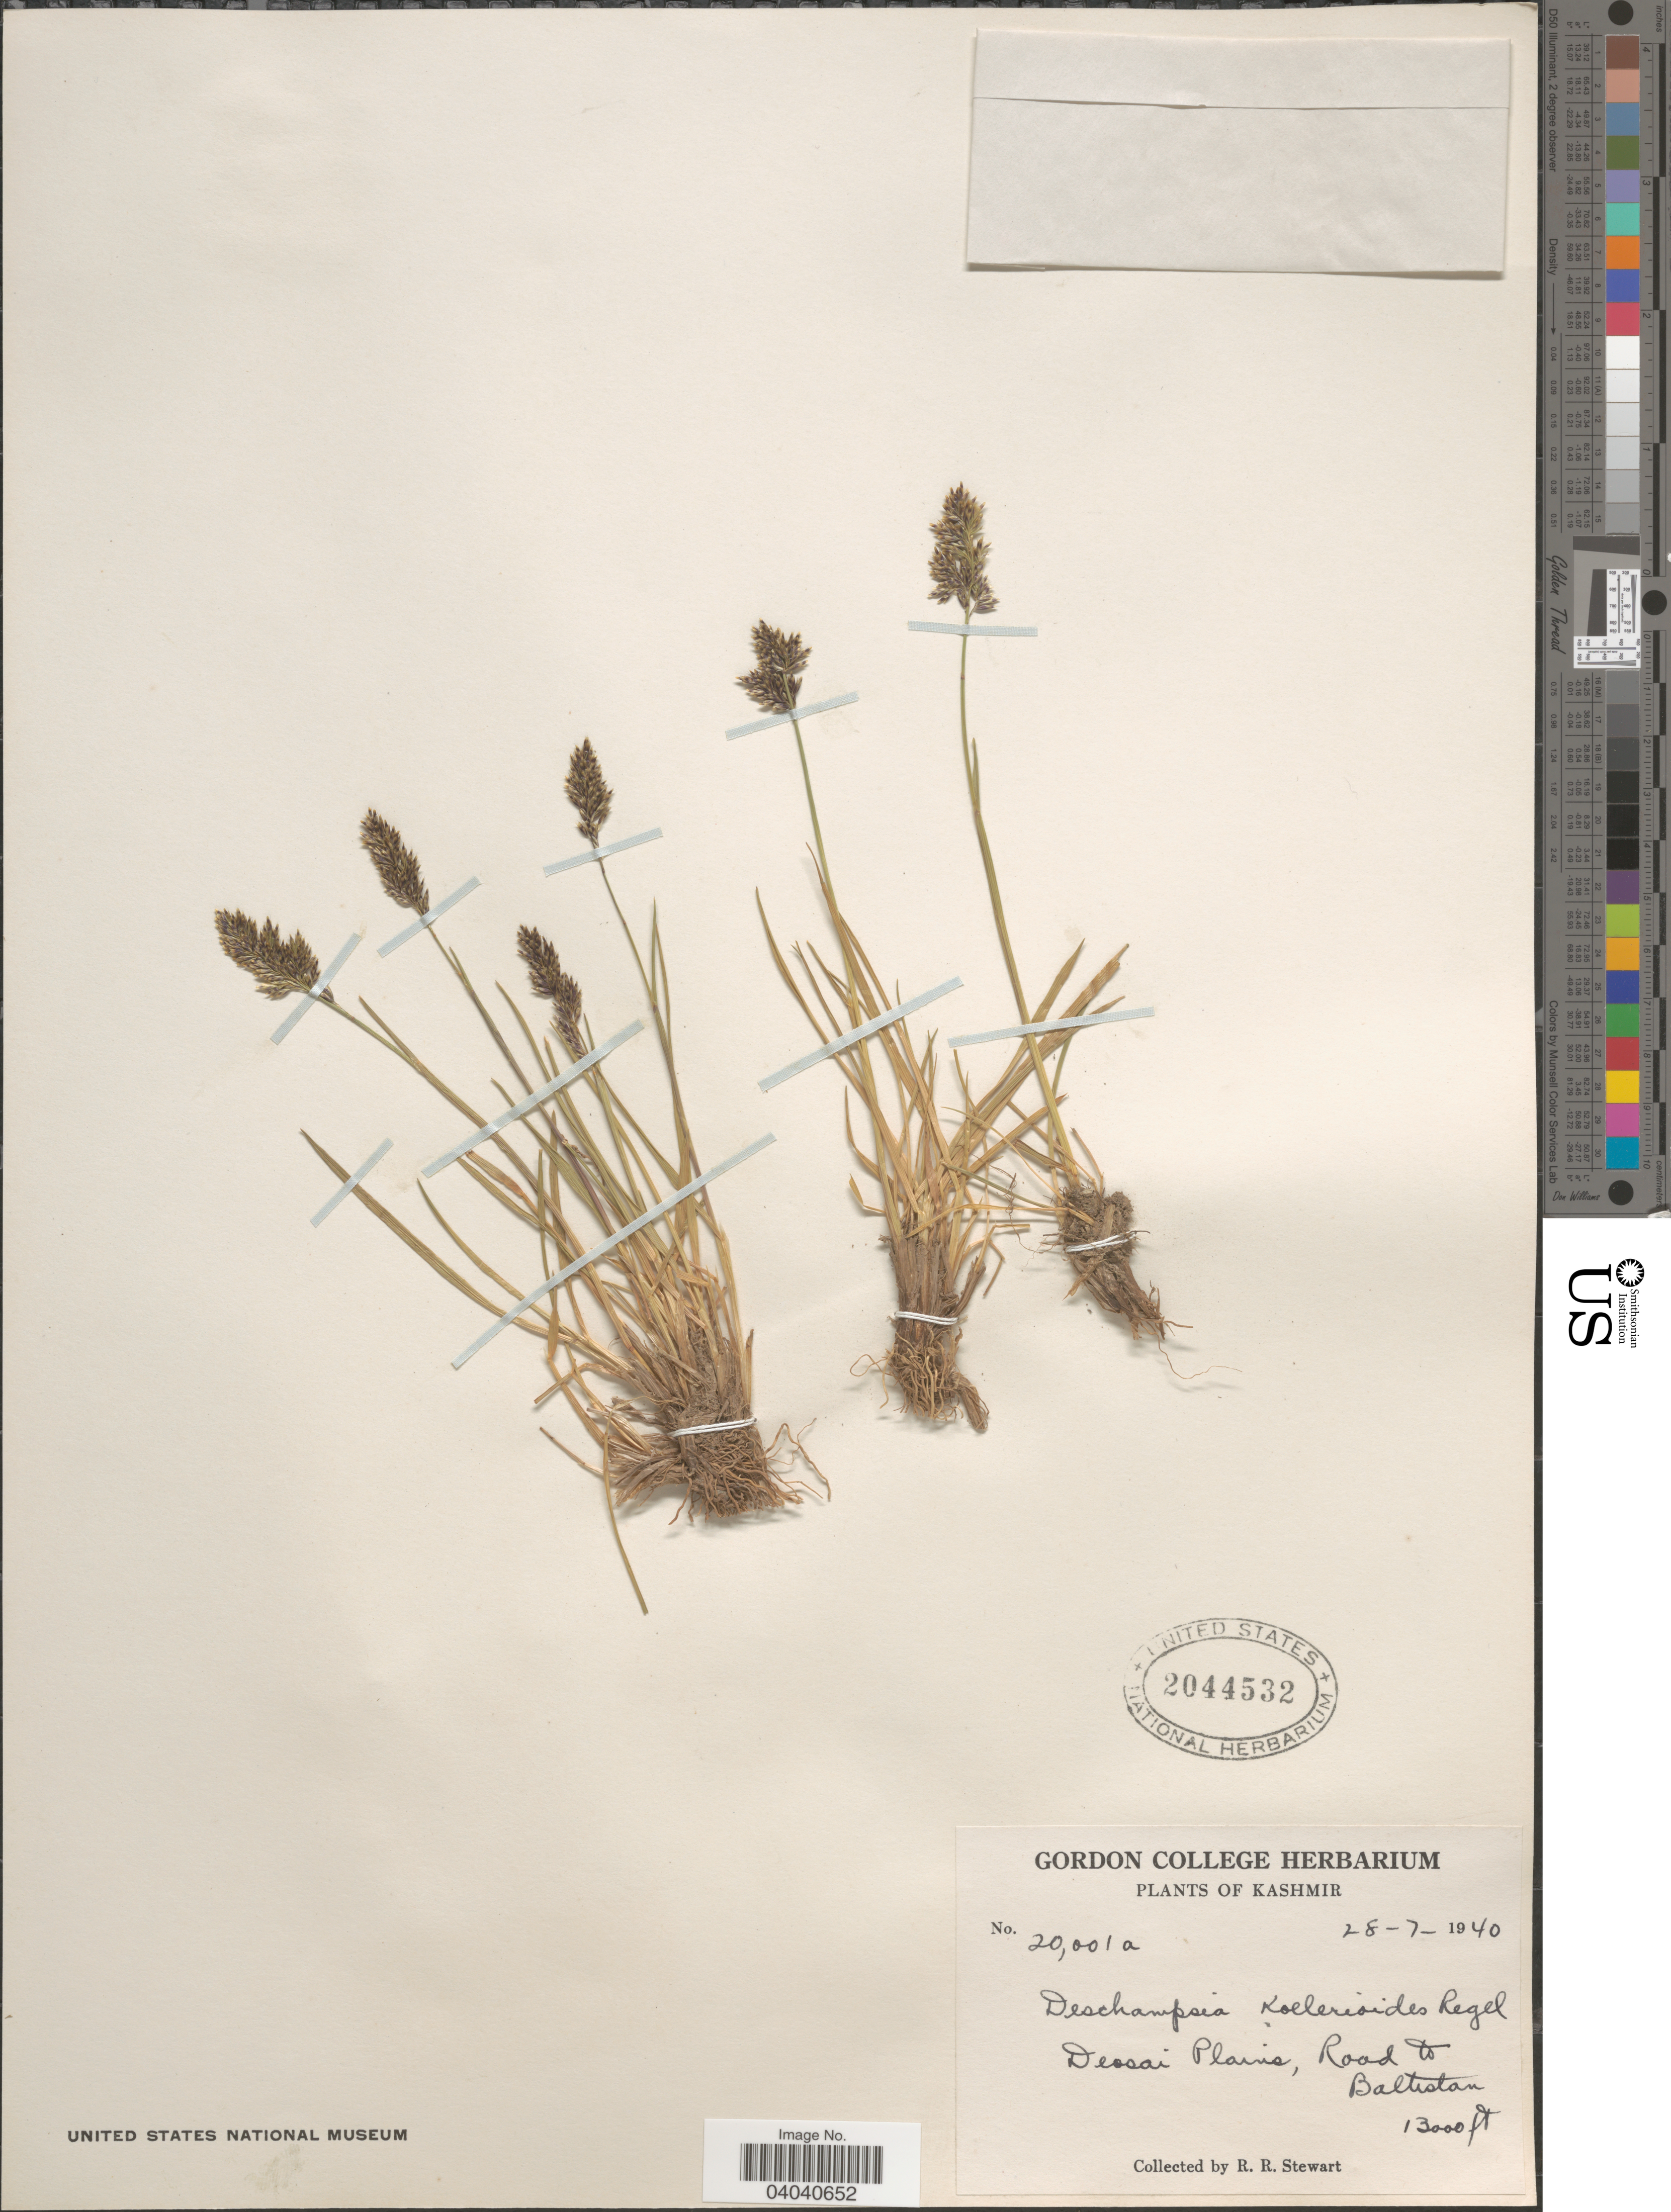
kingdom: Plantae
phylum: Tracheophyta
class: Liliopsida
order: Poales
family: Poaceae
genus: Deschampsia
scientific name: Deschampsia koelerioides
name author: Regel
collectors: R. Stewart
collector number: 2001 a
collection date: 1940-07-28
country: India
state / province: Jammu and Kashmir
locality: Kashmir. Dessai Plains, road to Baltistan.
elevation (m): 3962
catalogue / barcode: US 2044532